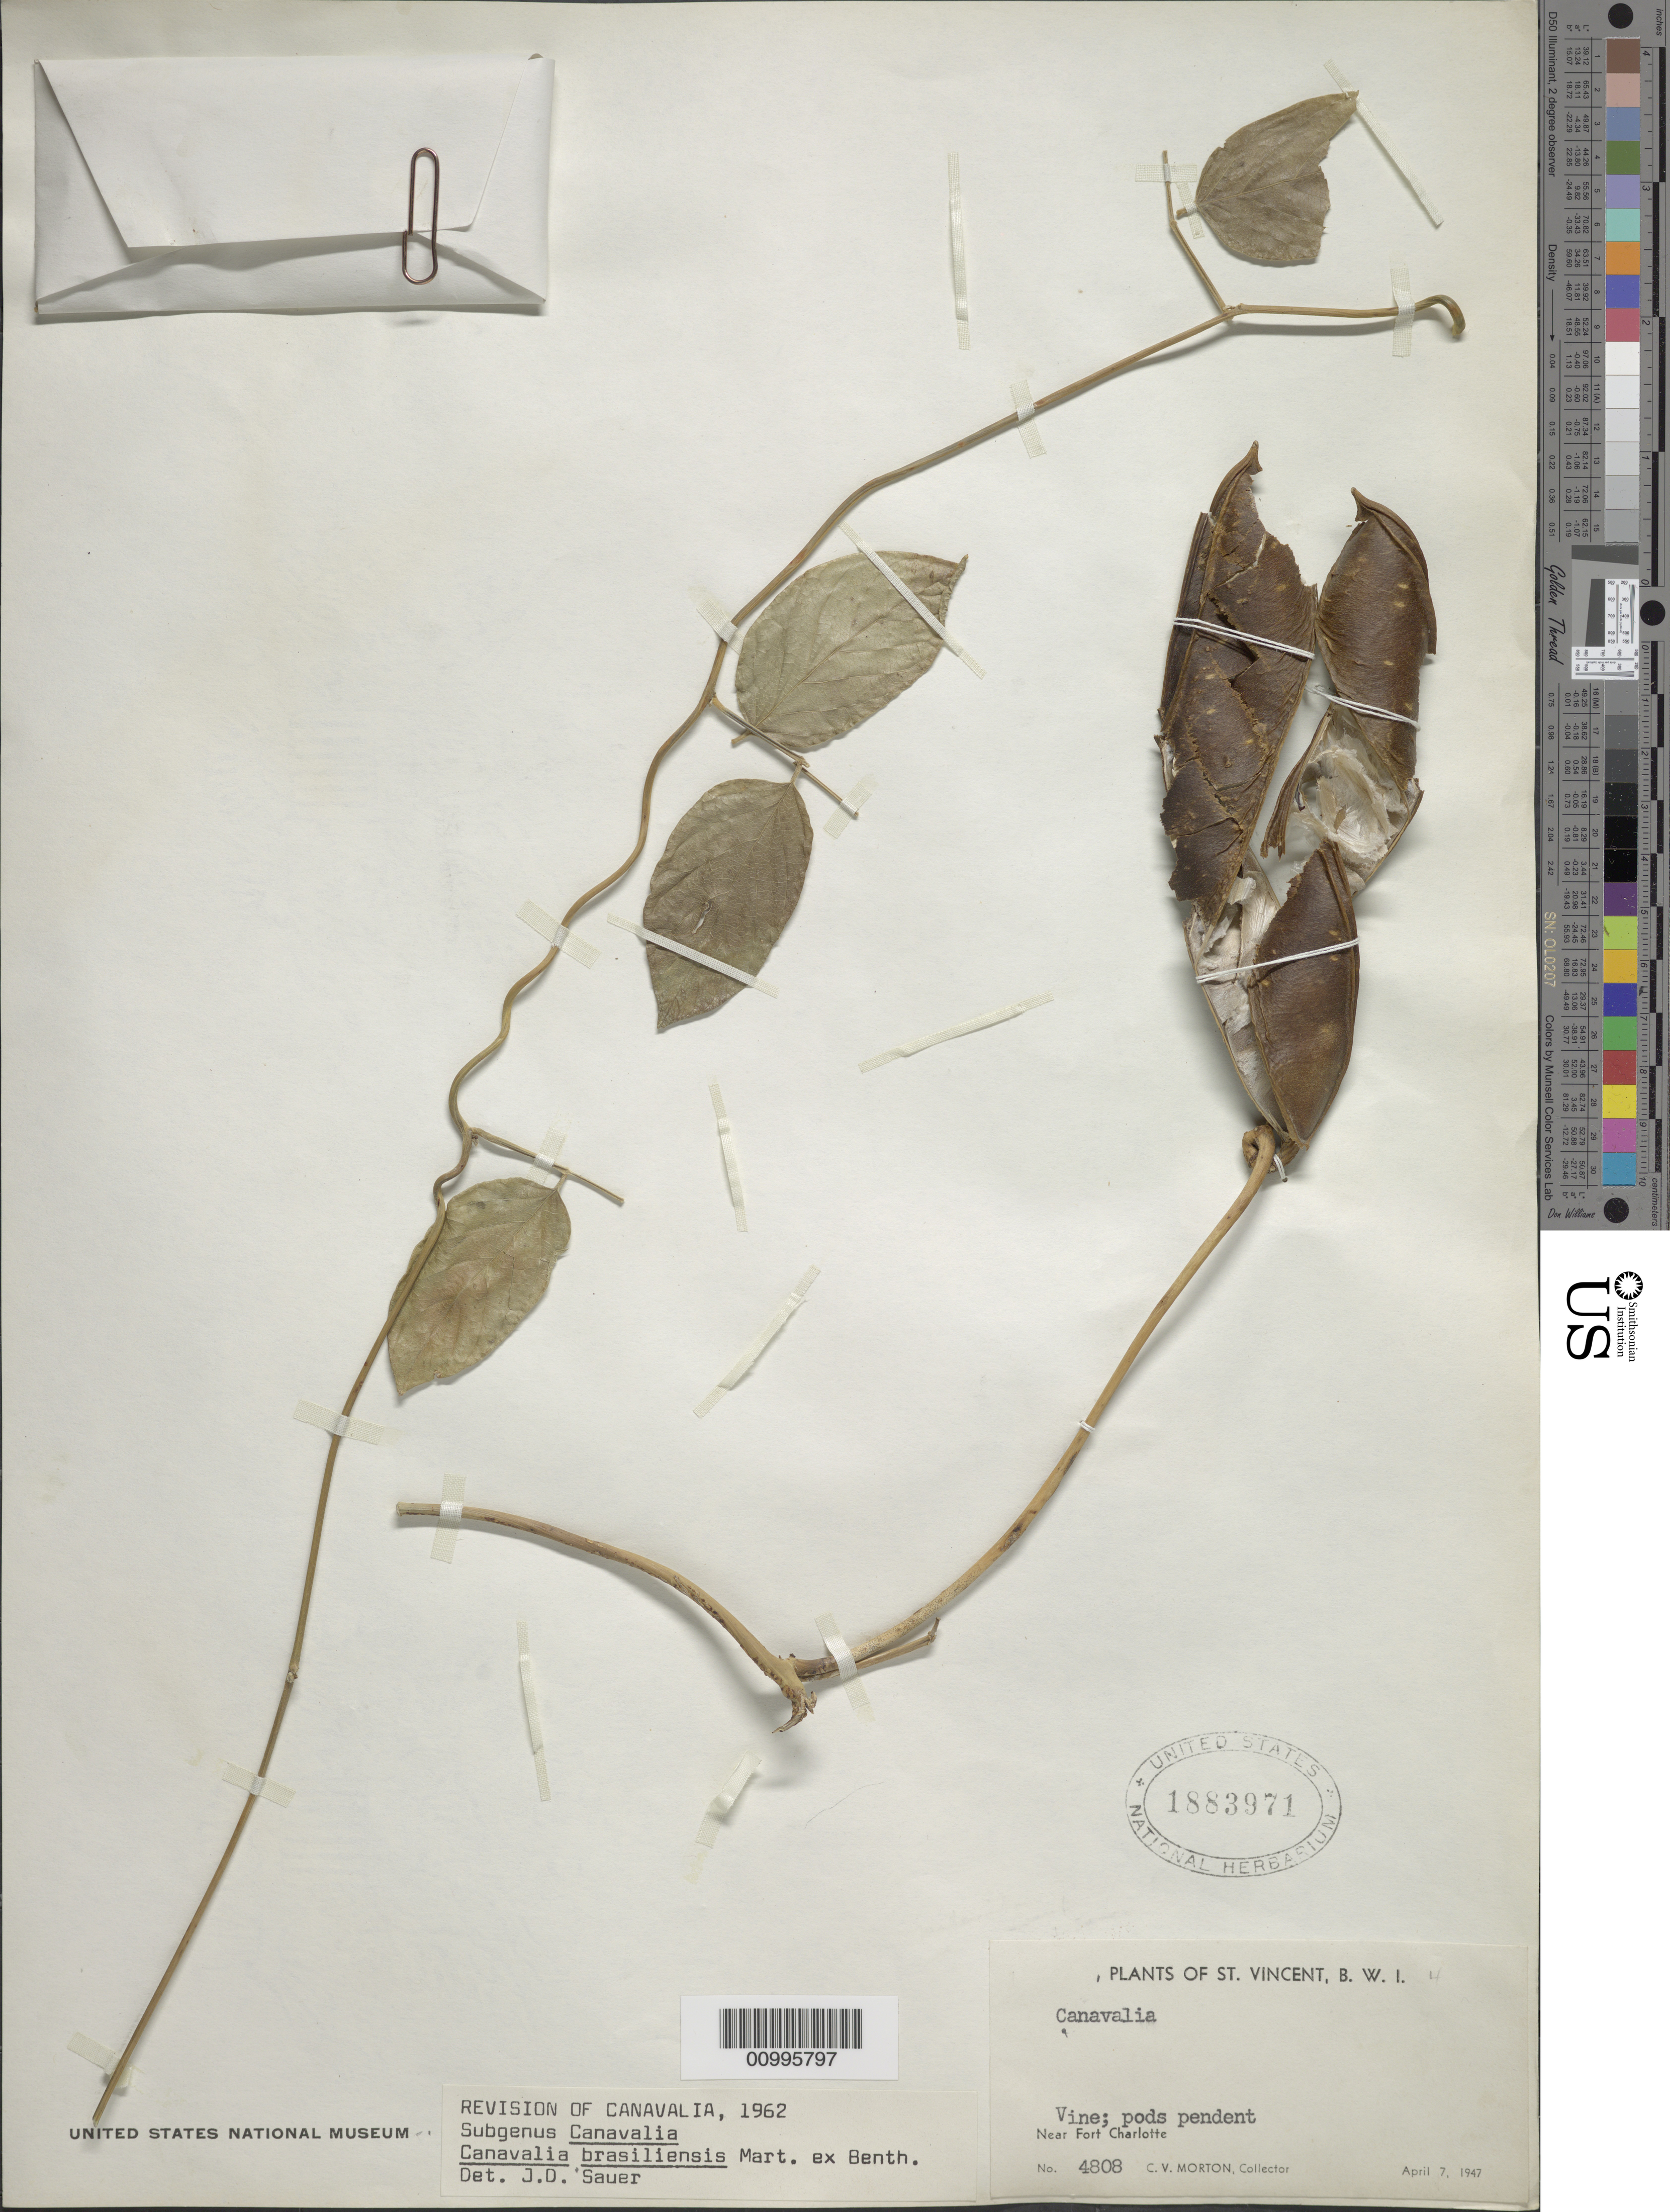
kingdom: Plantae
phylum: Tracheophyta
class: Magnoliopsida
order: Fabales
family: Fabaceae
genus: Canavalia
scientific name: Canavalia brasiliensis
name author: Mart. ex Benth.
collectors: C. V. Morton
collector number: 4808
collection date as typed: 07 Apr 1947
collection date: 1947-04-07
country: St. Vincent - Grenadines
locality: Near Fort Charlotte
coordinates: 0 N, 0 E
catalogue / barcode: US 1883971